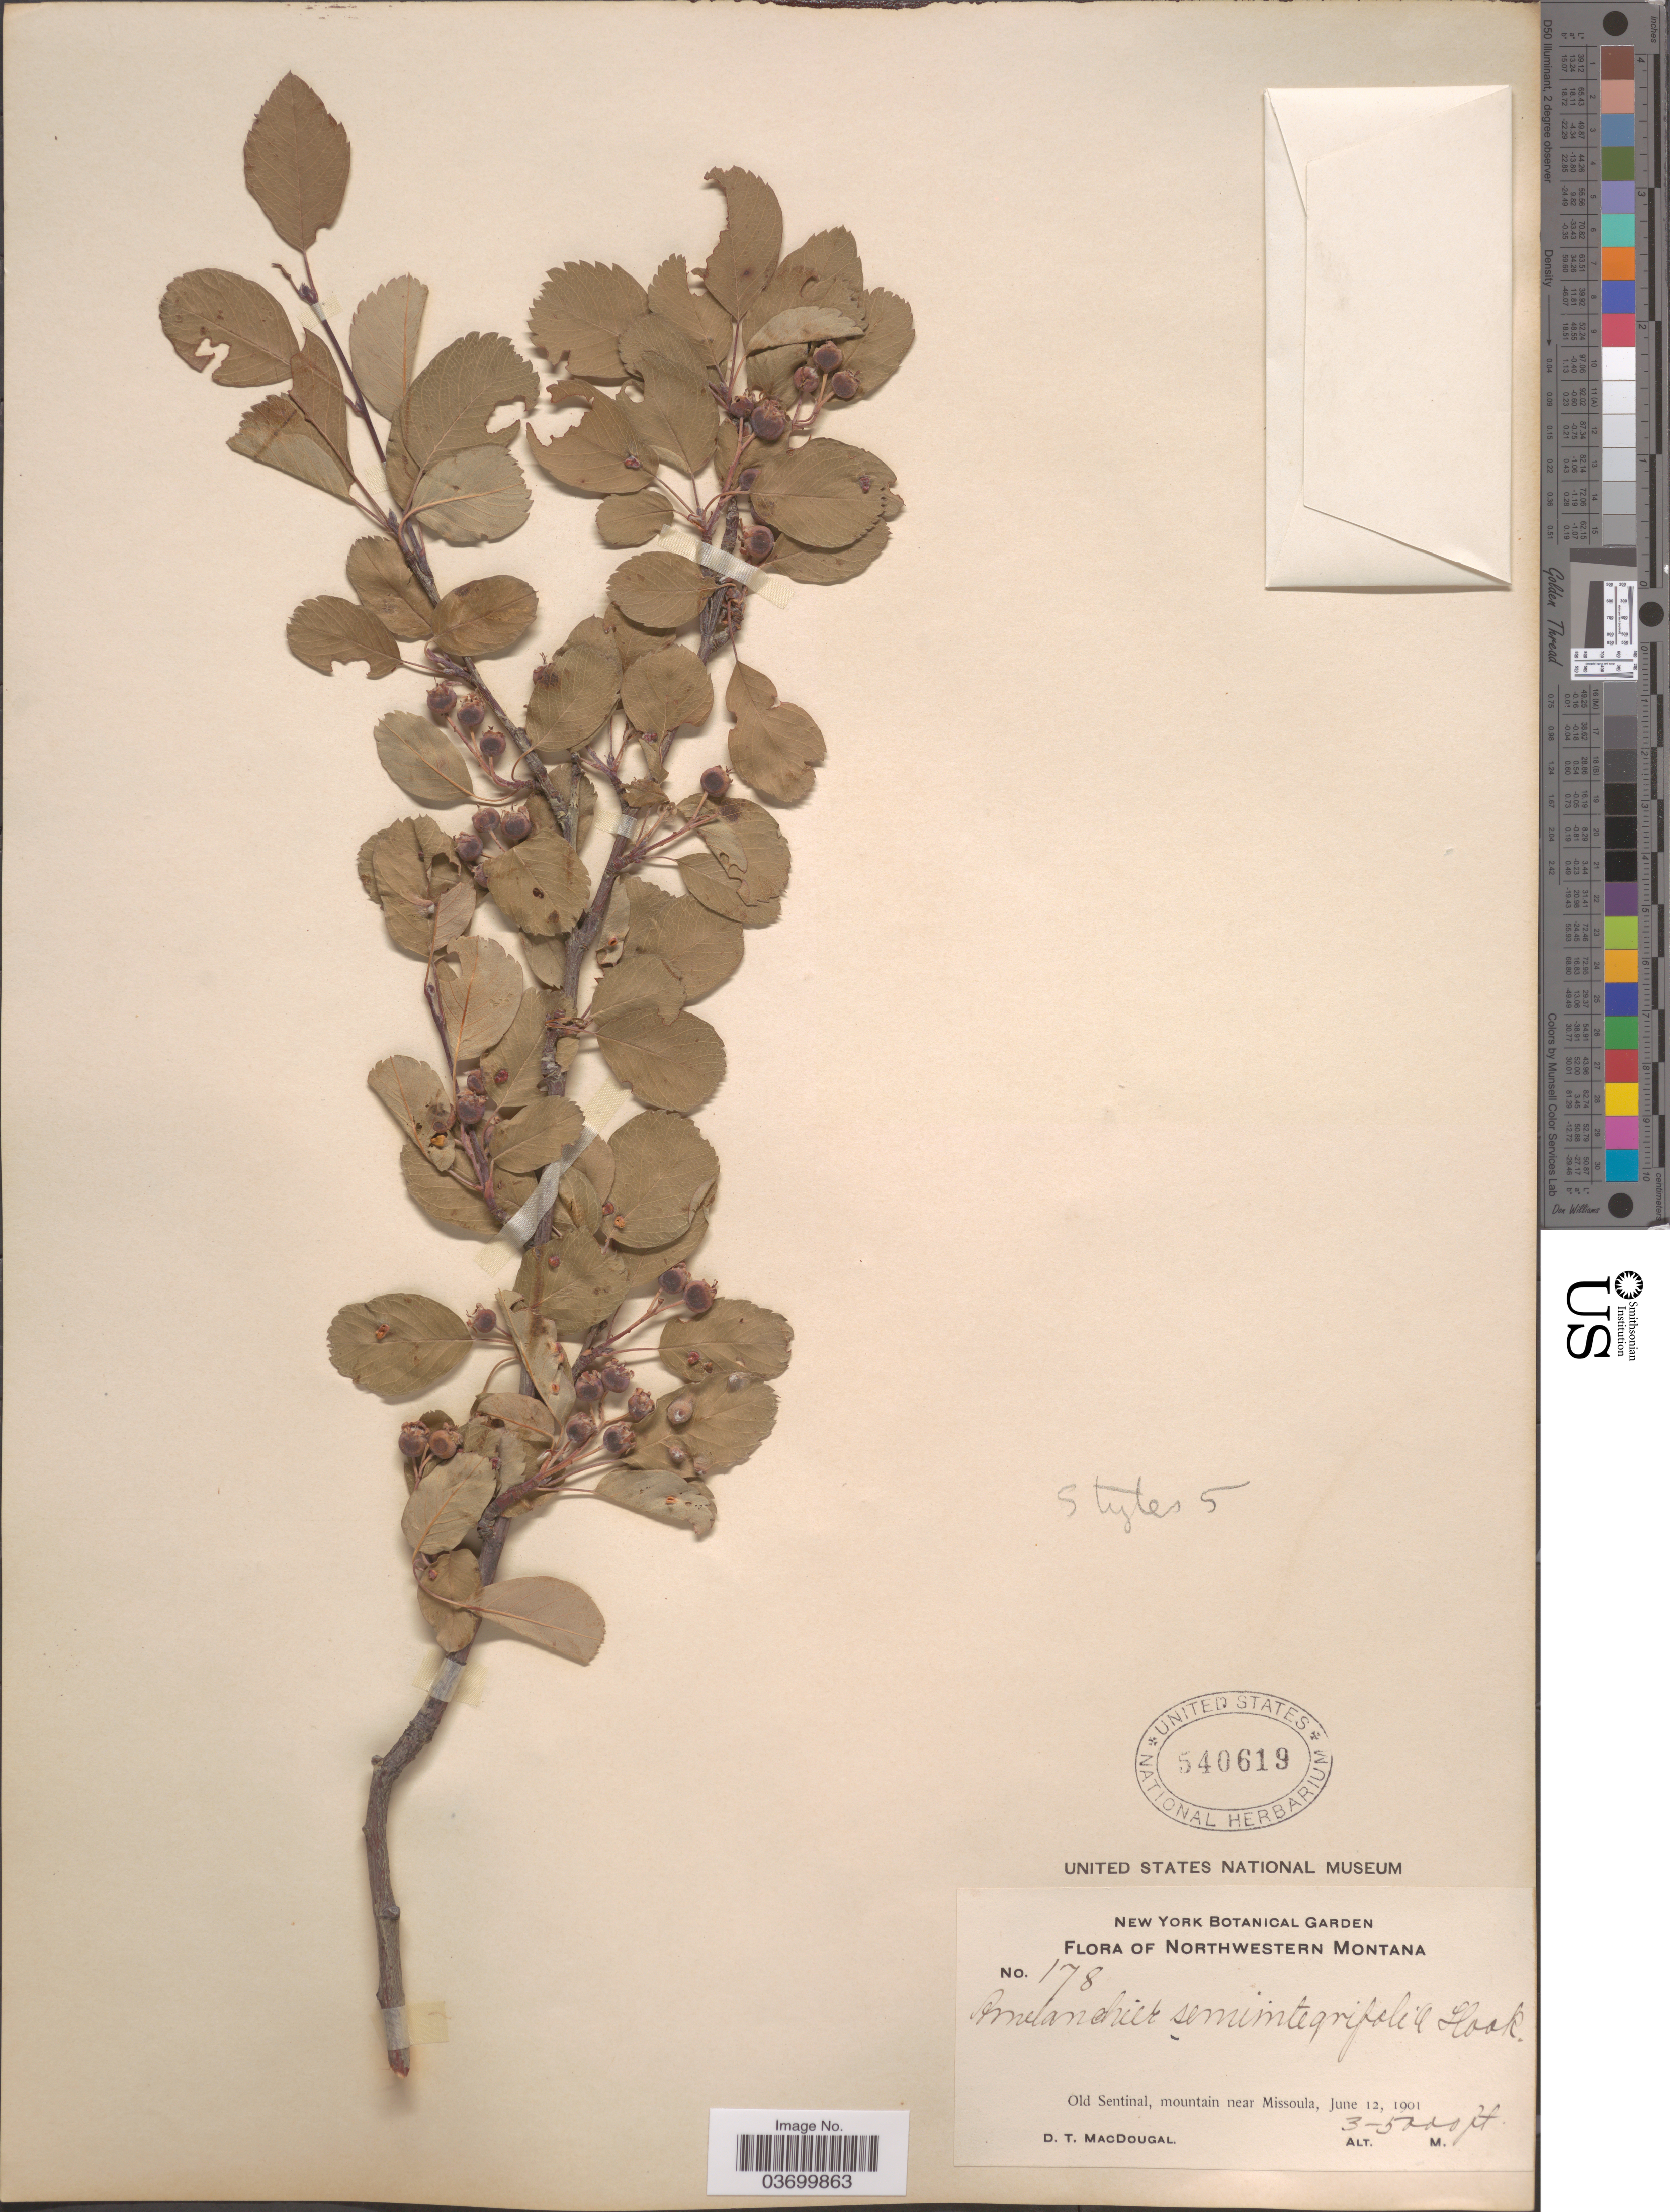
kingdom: Plantae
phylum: Tracheophyta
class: Magnoliopsida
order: Rosales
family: Rosaceae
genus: Amelanchier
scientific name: Amelanchier alnifolia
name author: (Nutt.) Nutt. ex M. Roem.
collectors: D. T. MacDougal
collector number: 178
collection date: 1901-06-12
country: United States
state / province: Montana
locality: Northwestern Montana. Old Sentinal, mountain near Missoula.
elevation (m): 914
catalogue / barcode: US 540619